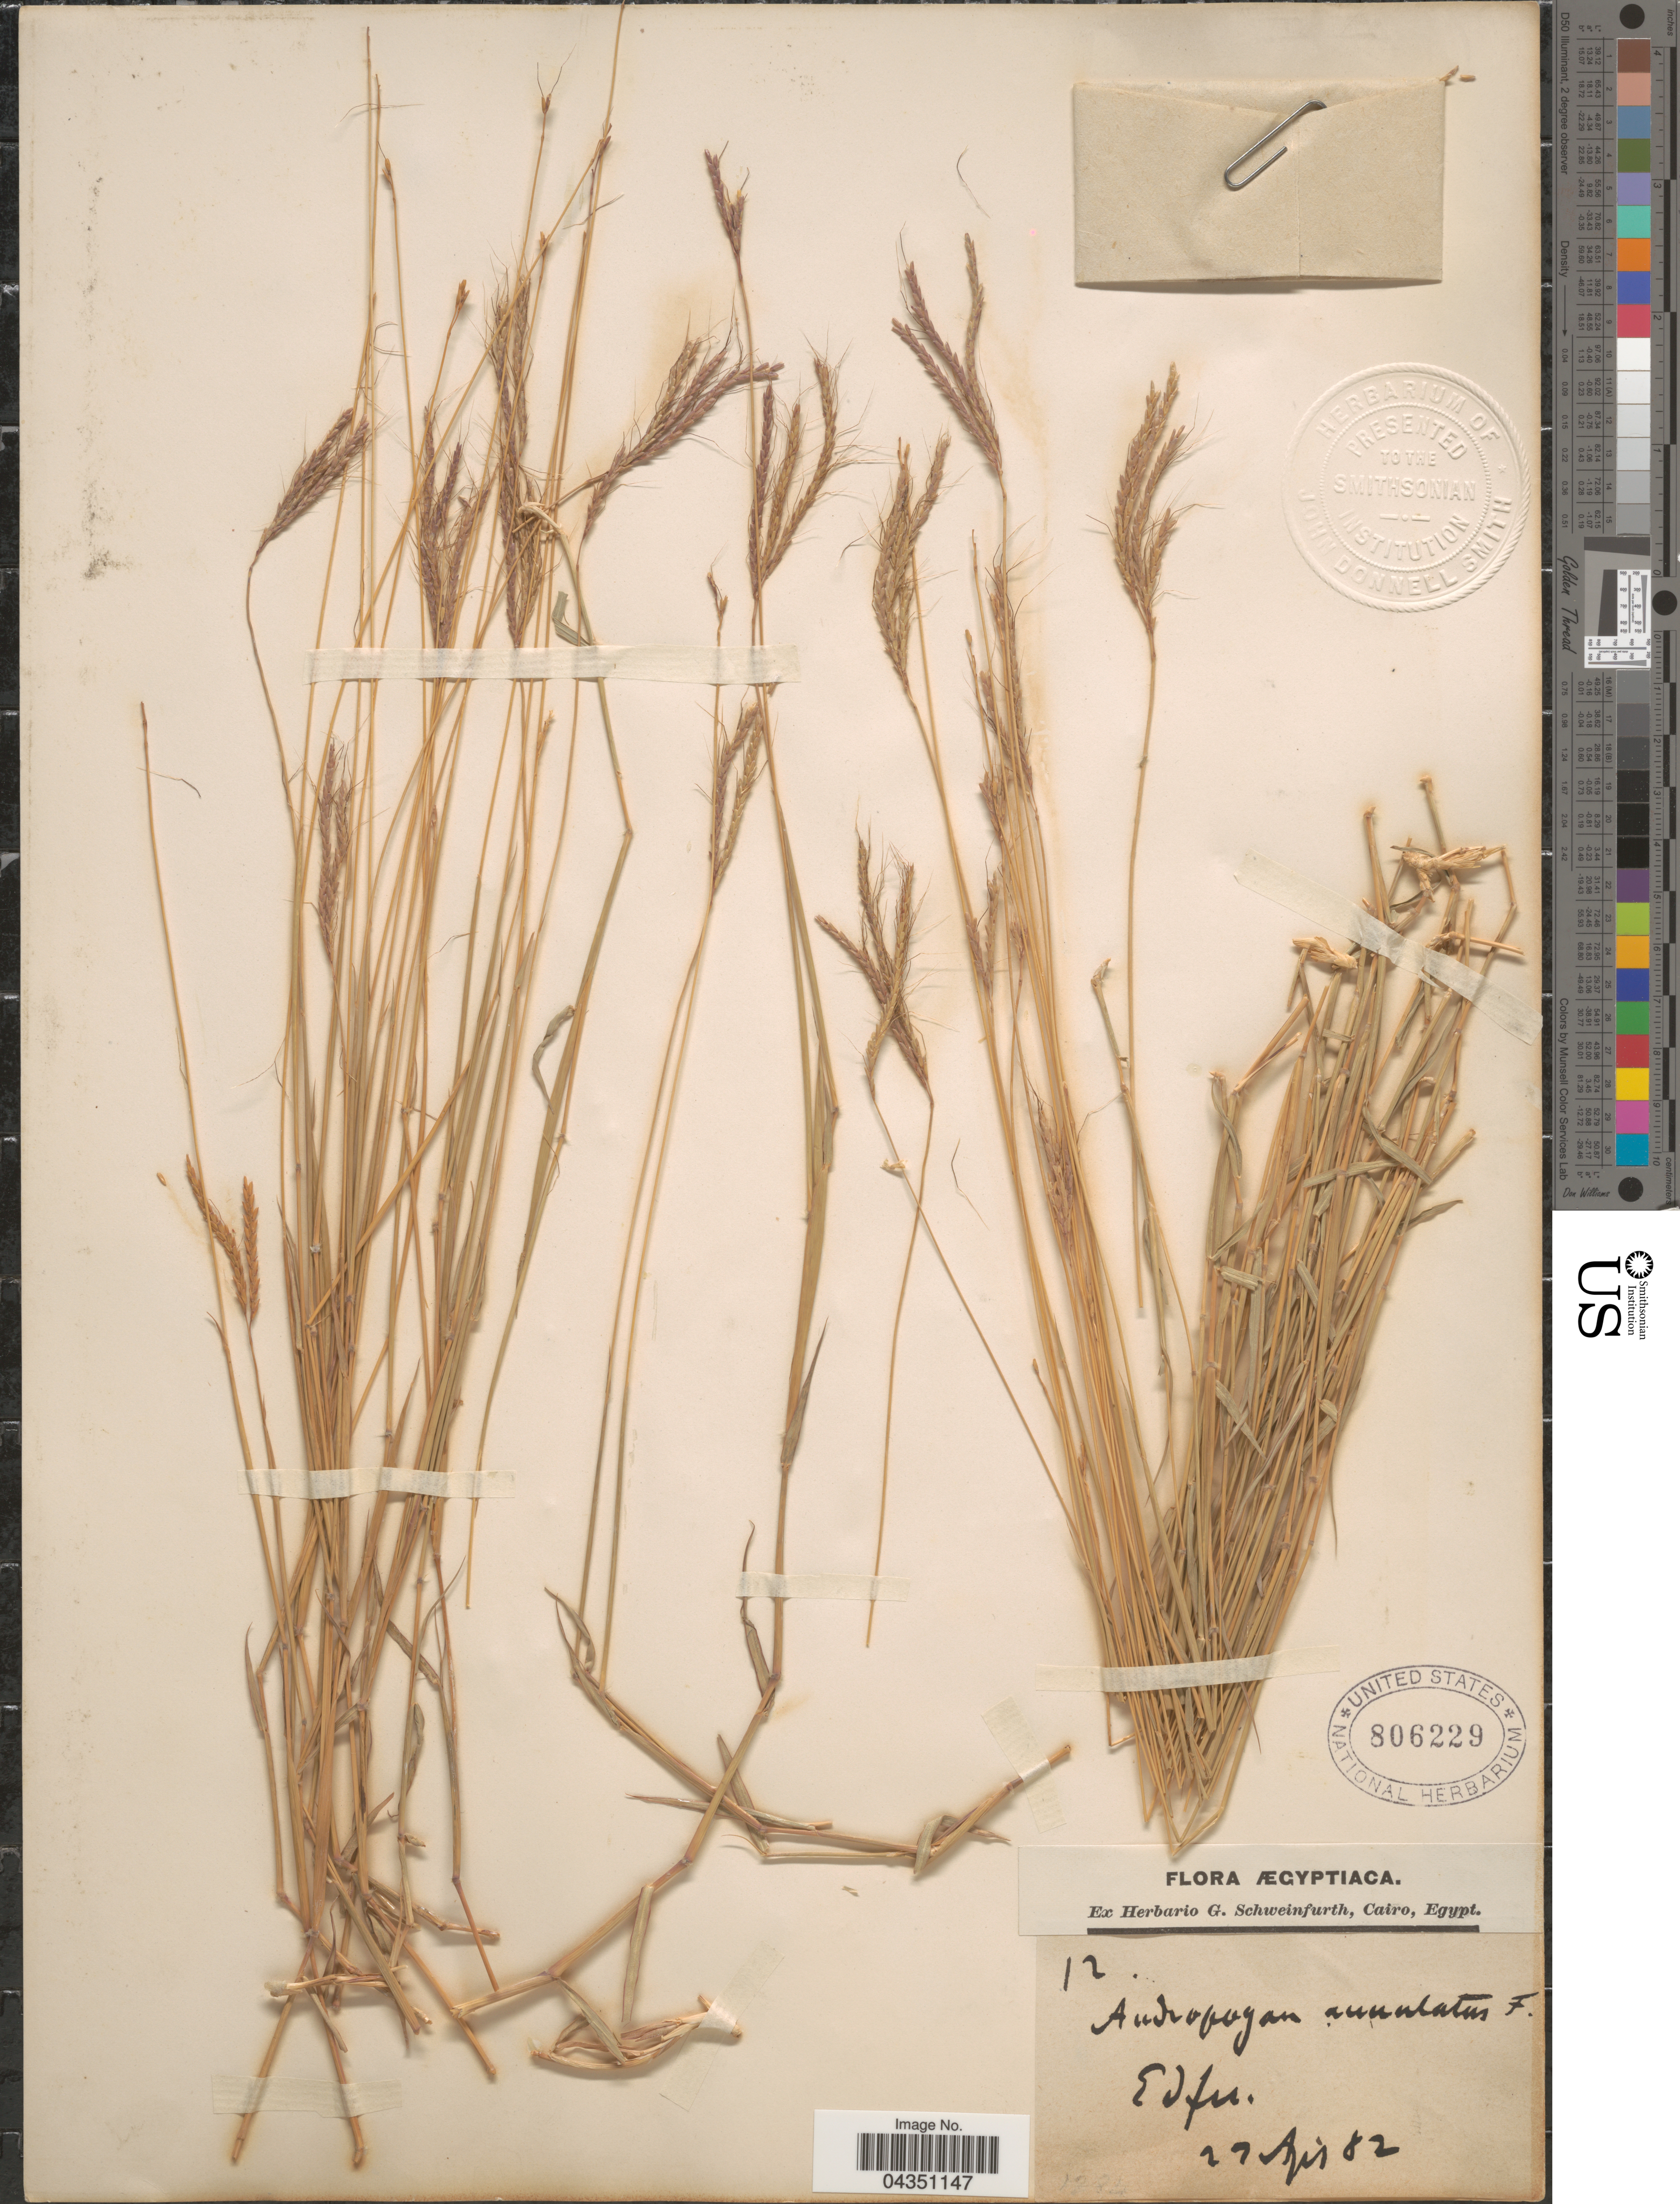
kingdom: Plantae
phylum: Tracheophyta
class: Liliopsida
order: Poales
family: Poaceae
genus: Dichanthium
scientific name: Dichanthium annulatum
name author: (Forssk.) Stapf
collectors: ex herb. G. Schweinfurth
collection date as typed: Transcribed d/m/y: 27/4/82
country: Egypt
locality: Ægyptiaca. Edfu.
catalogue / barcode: US 806229